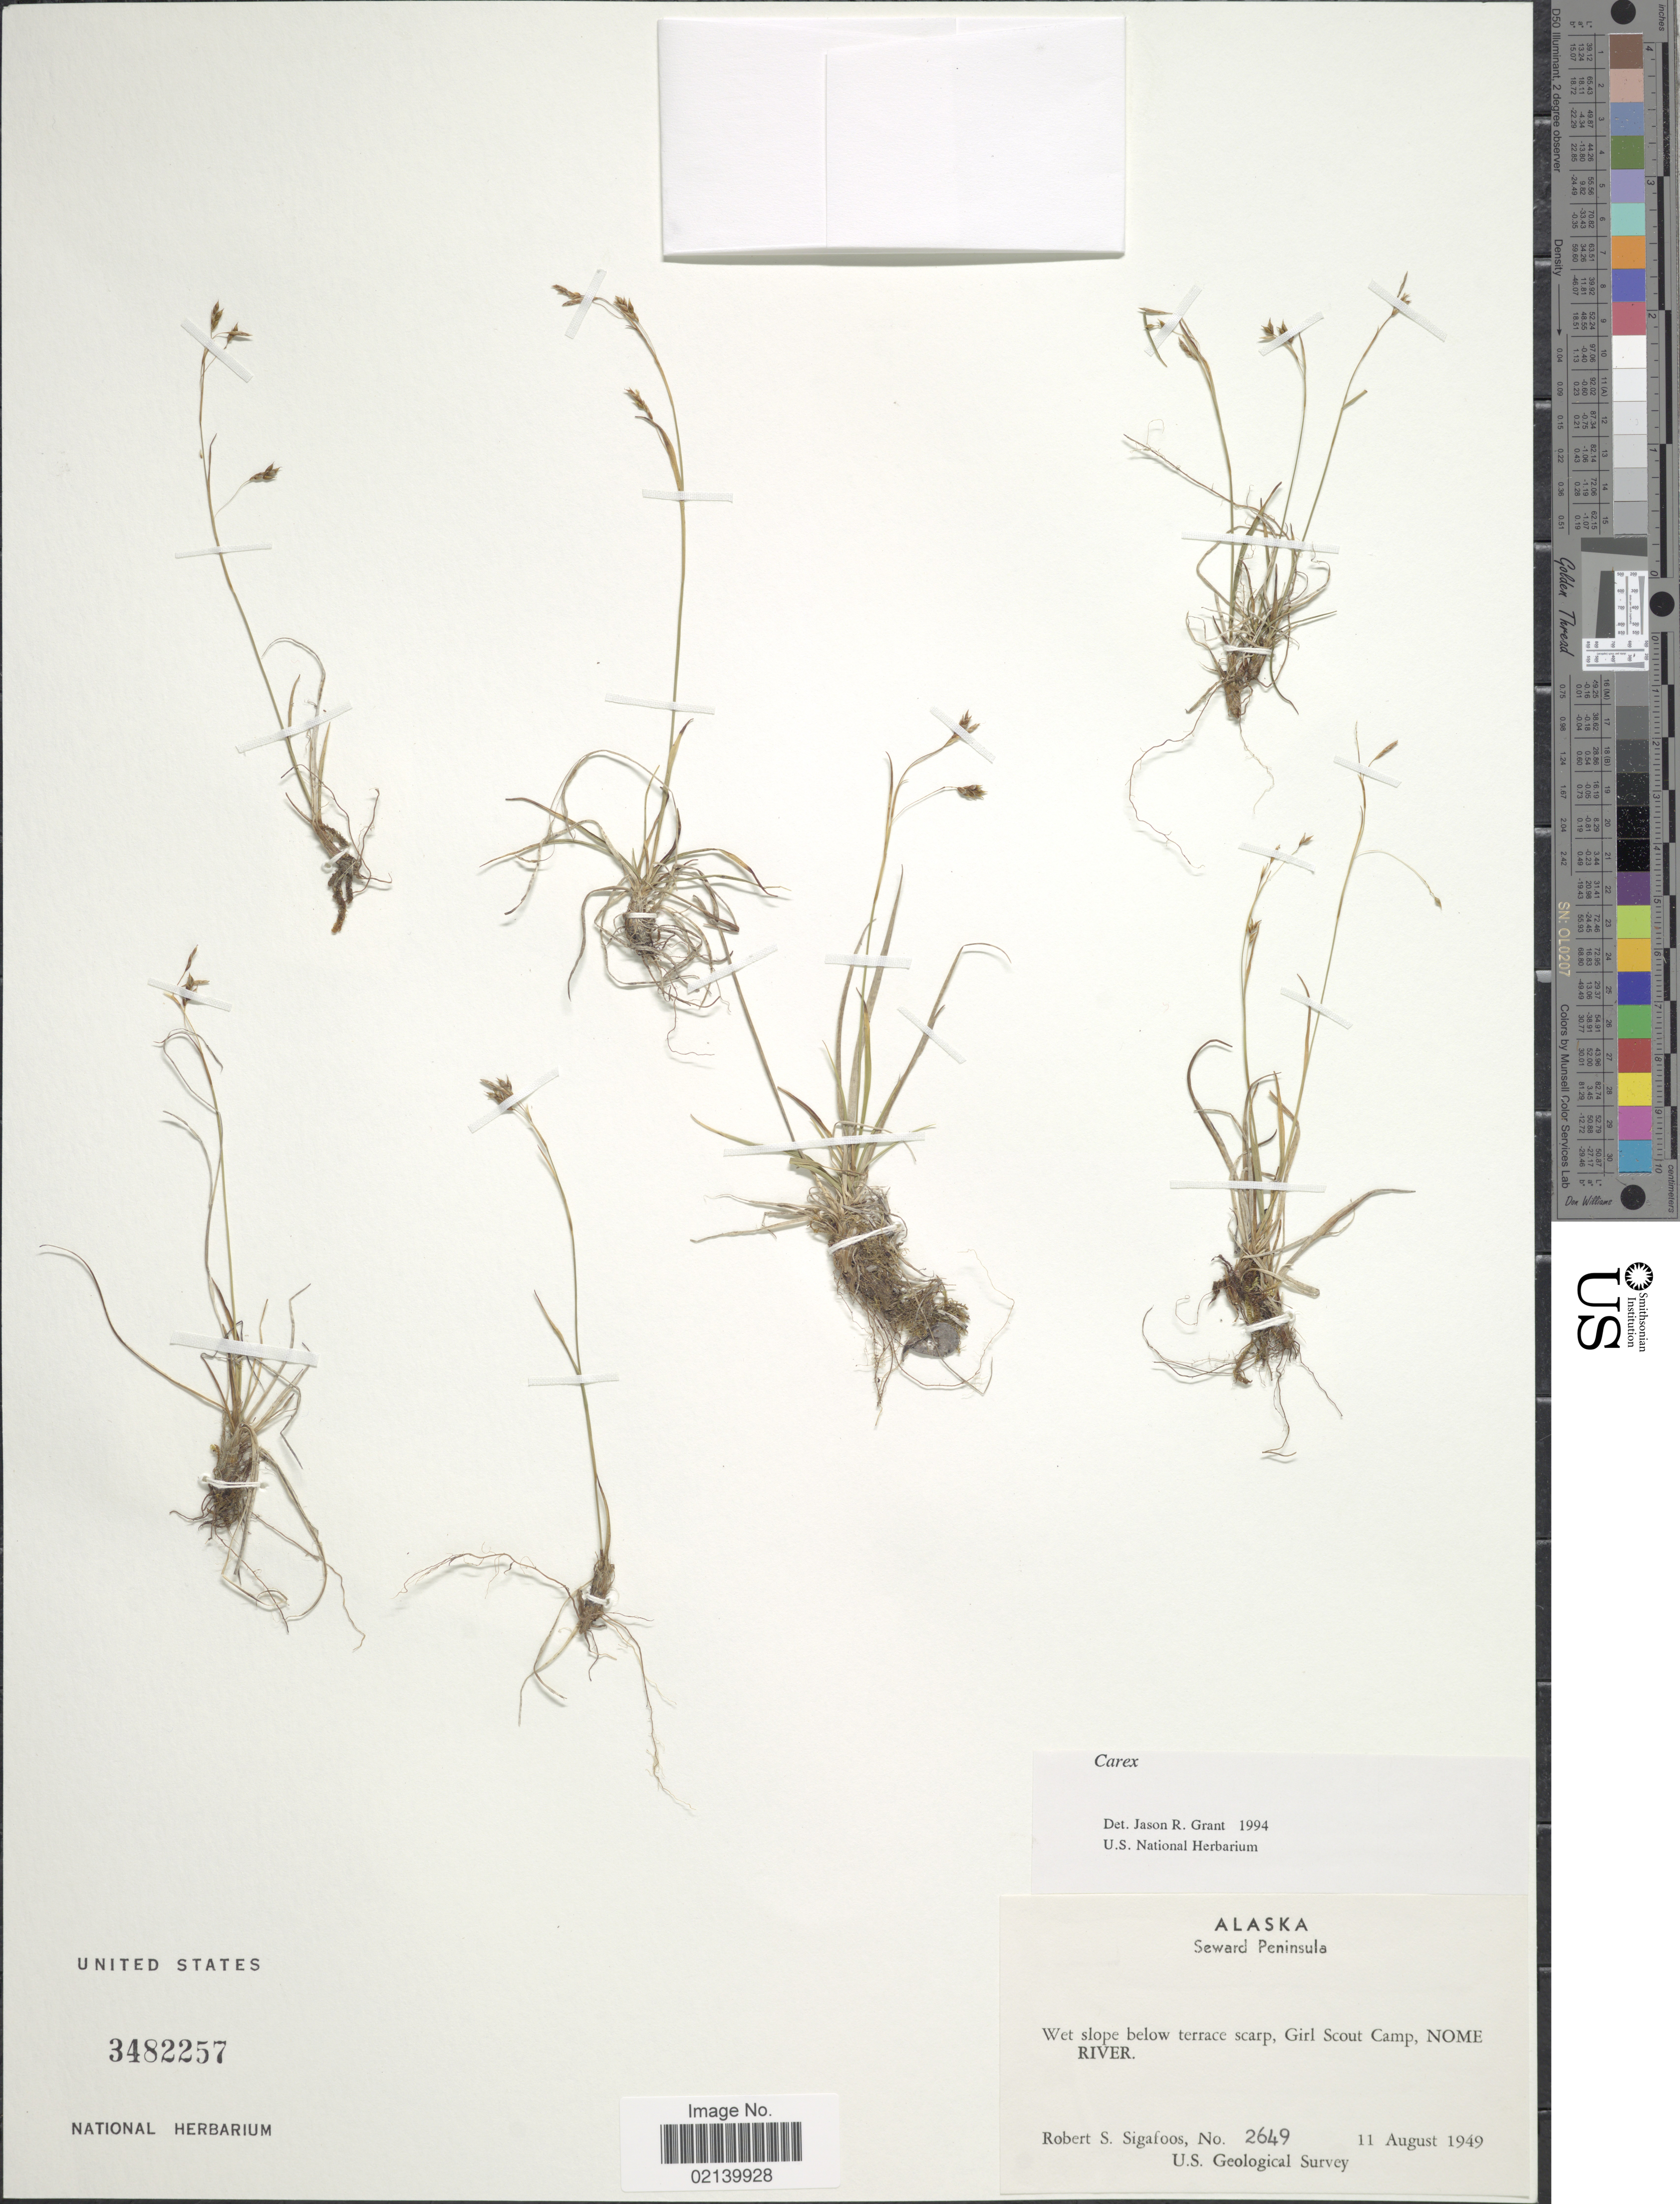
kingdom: Plantae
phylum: Tracheophyta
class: Liliopsida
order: Poales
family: Cyperaceae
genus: Carex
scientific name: Carex sp.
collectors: R. Sigafoos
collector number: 2649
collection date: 1949-08-11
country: United States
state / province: Alaska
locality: Alaska, Seward Peninsula. Wet slope below terrace scarp, Girl Scout Camp. Nome River.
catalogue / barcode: US 3482257